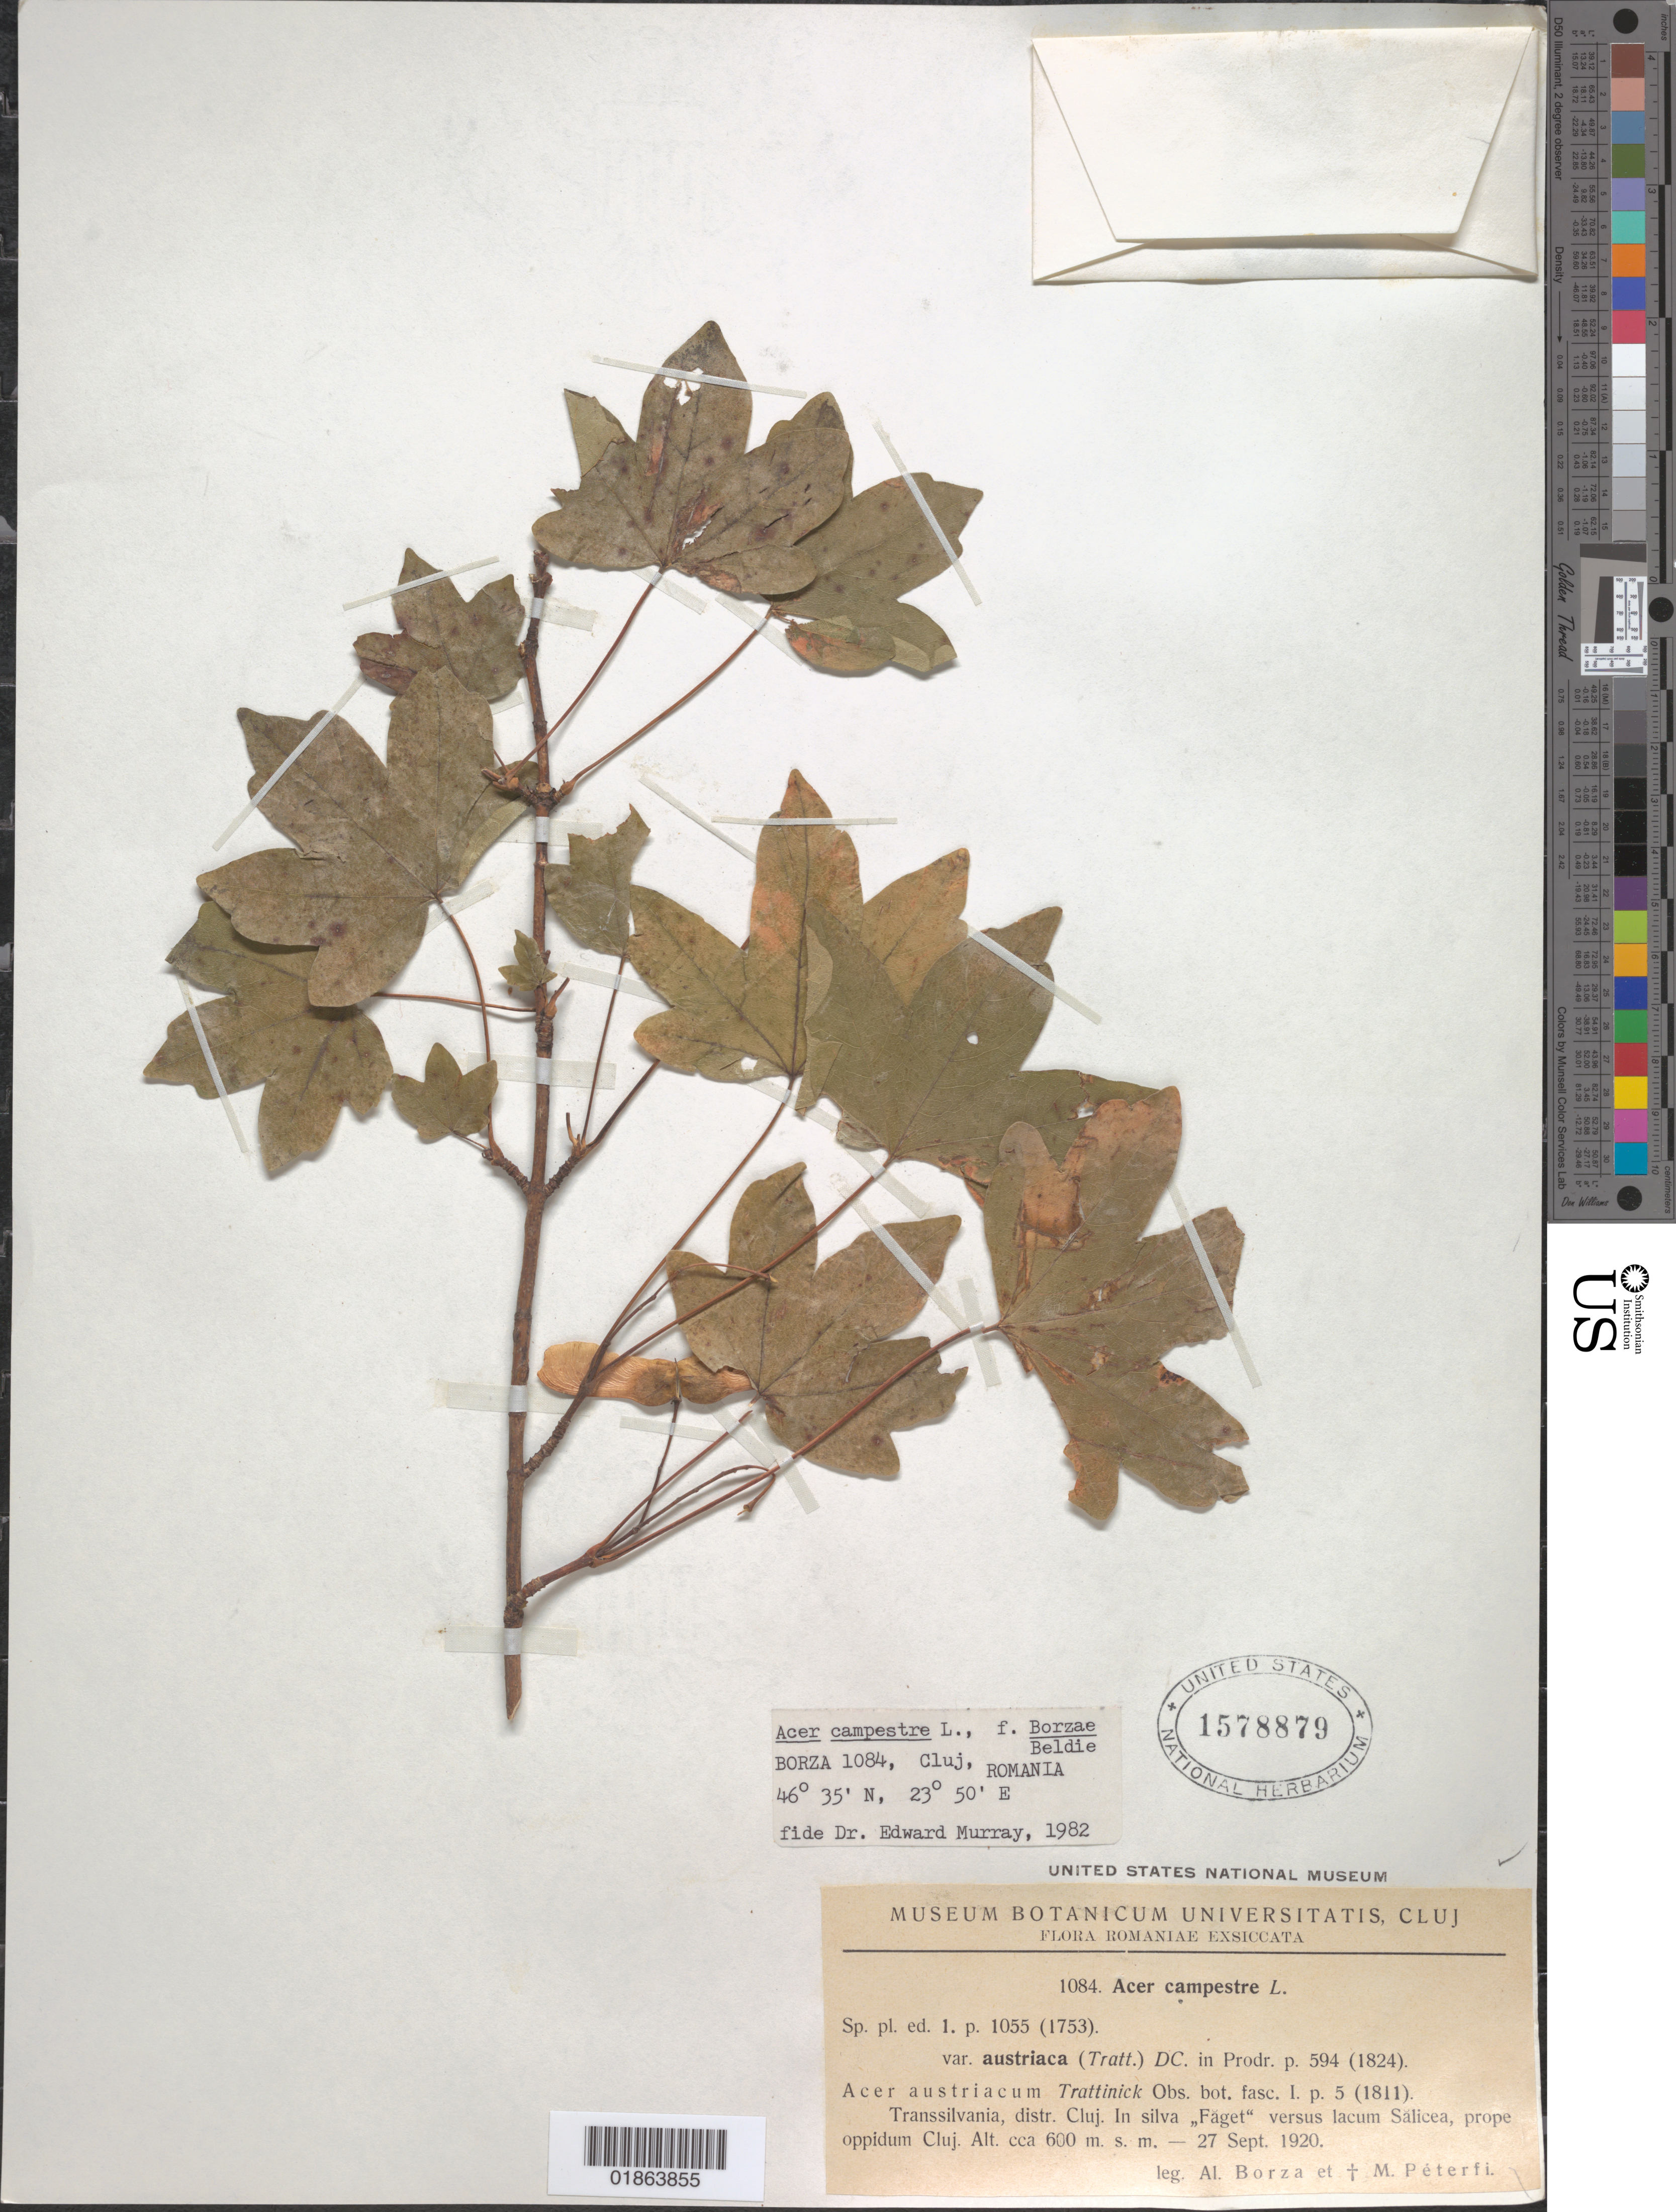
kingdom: Plantae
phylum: Tracheophyta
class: Magnoliopsida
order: Sapindales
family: Sapindaceae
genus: Acer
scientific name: Acer campestre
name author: L.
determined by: Murray, Edward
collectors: A. Borza & M. Péterfi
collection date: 1920-09-27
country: Romania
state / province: Cluj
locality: Transsilvania, distr. Cluj. In silva "Faget" versis lacum Salicea, prope oppidum Cluj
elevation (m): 600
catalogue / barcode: US 1578879